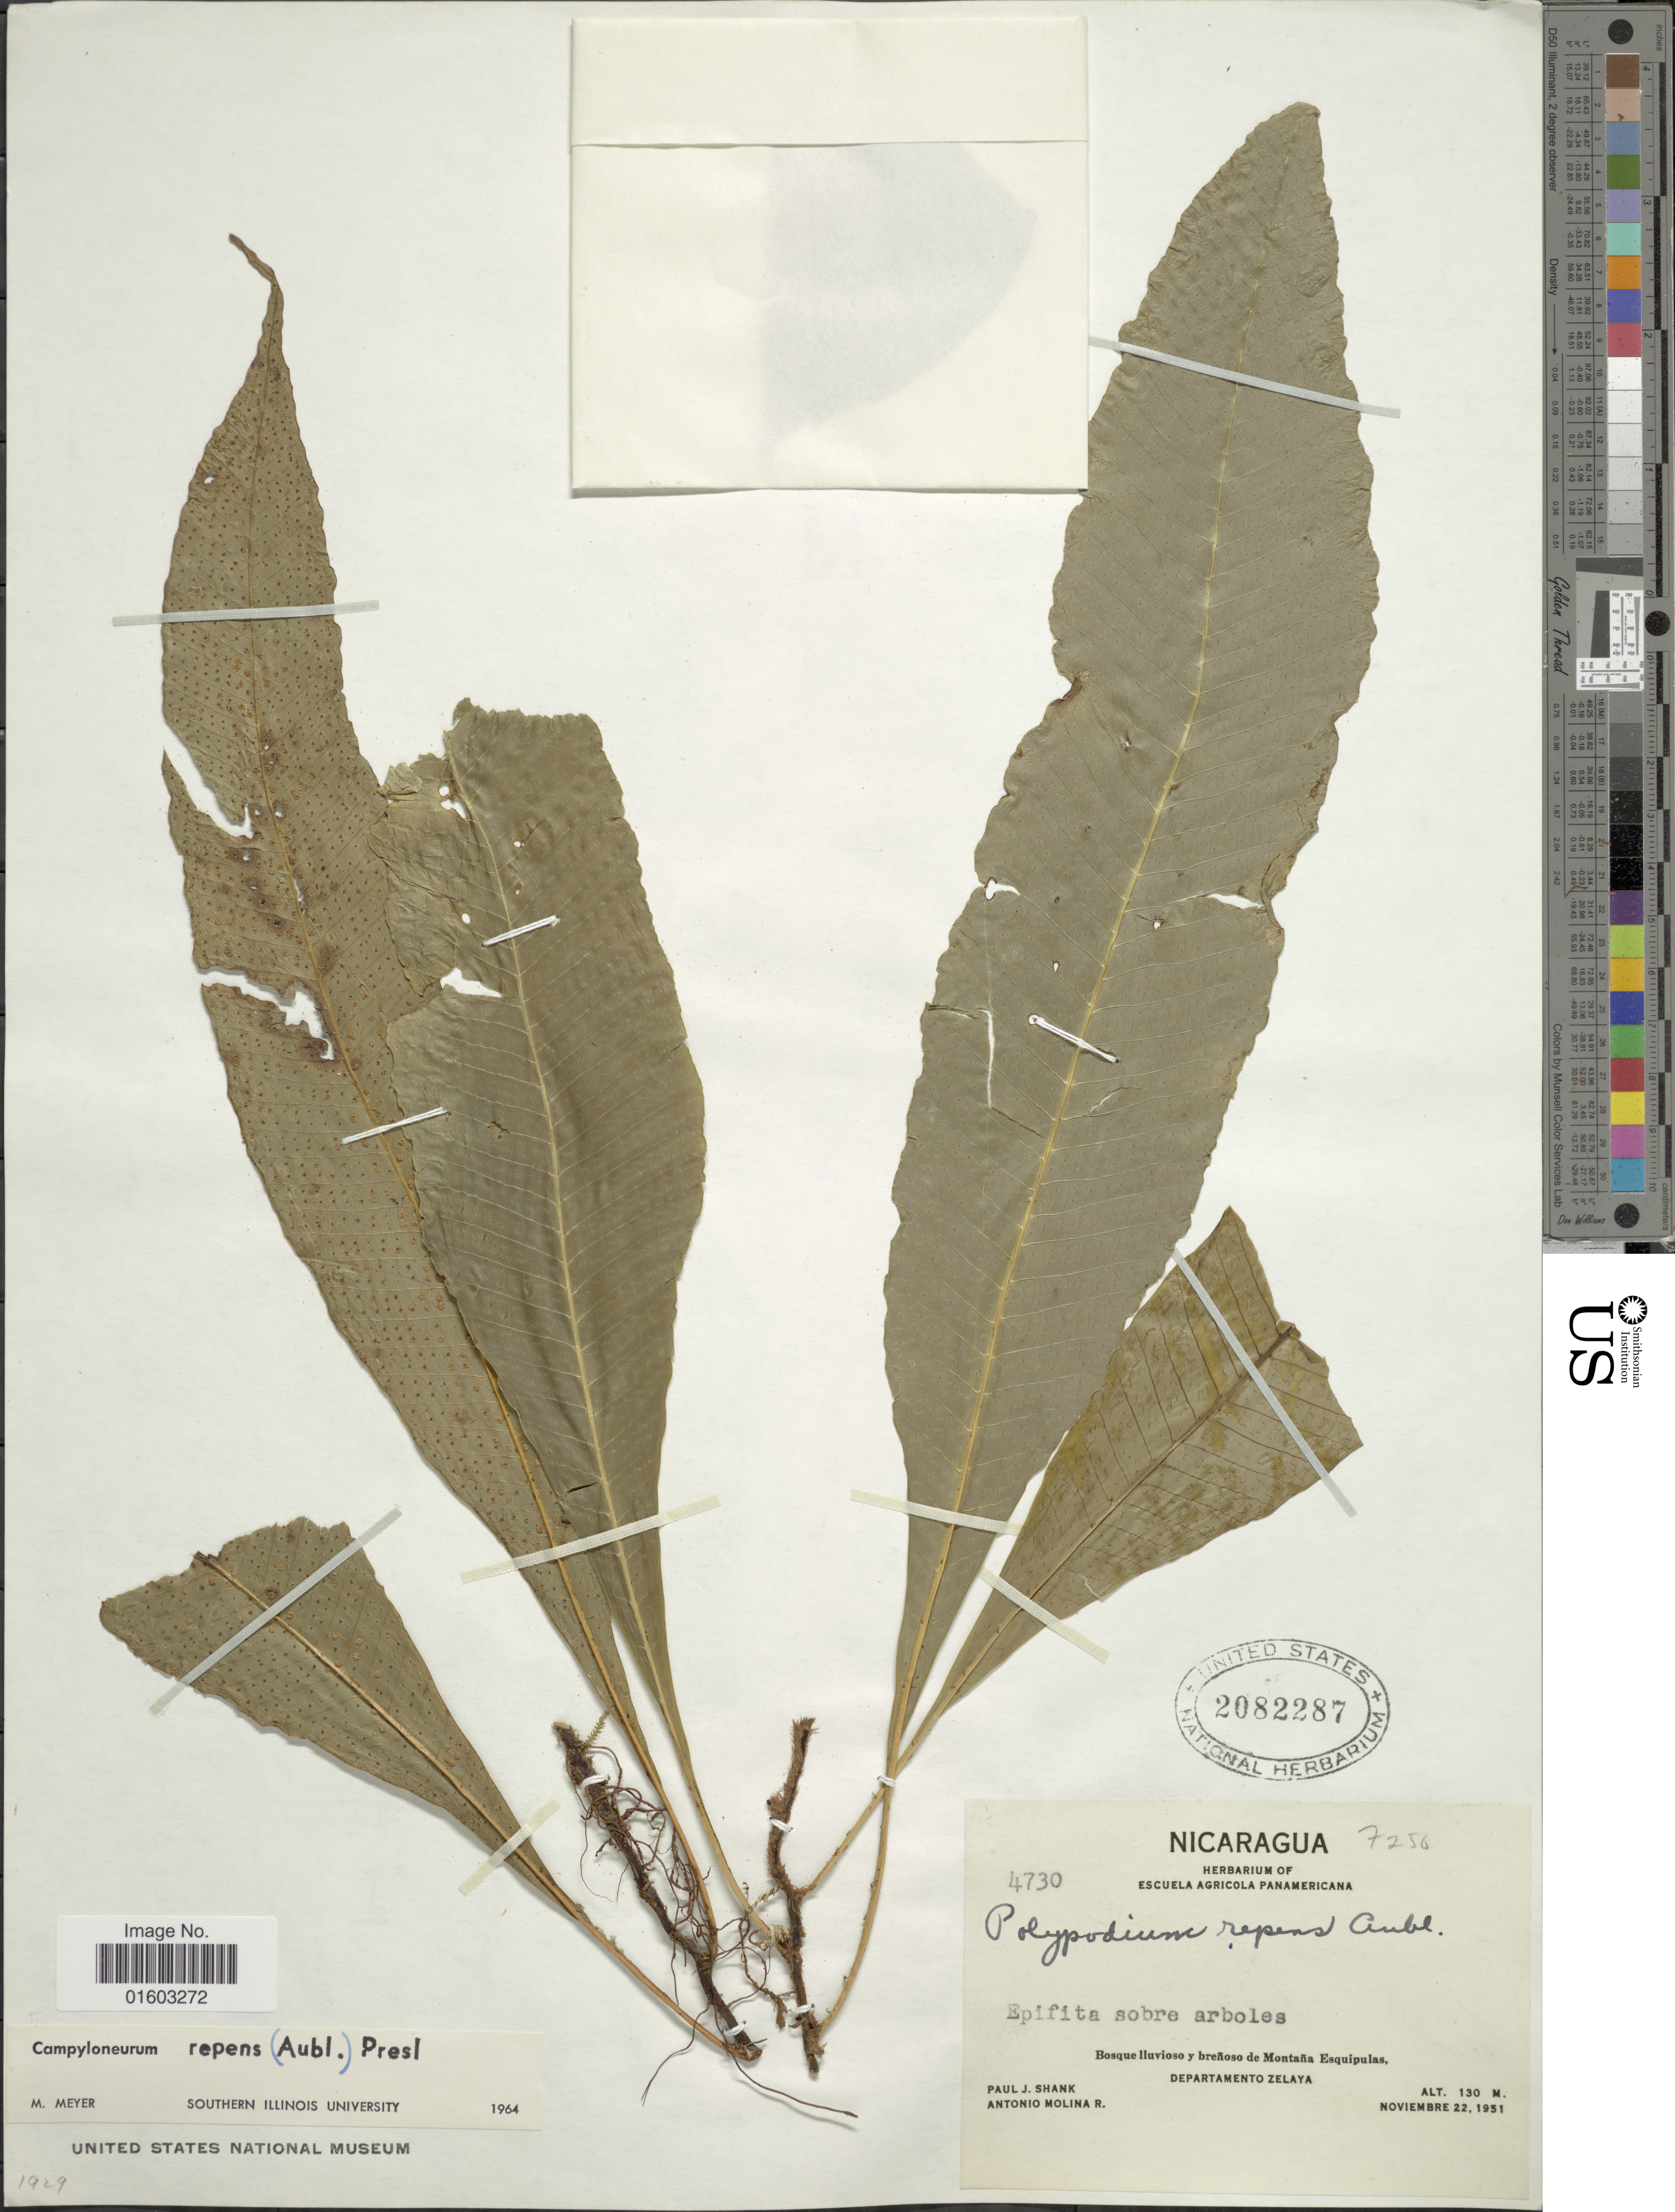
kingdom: Plantae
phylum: Tracheophyta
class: Polypodiopsida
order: Polypodiales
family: Polypodiaceae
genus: Campyloneurum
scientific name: Campyloneurum repens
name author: (Aubl.) C. Presl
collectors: P. J. Shank & A. Molina R.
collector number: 4730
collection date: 1951-11-22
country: Nicaragua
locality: Bosque Iluvioso y brenoso de Montana Esquipulas. Departamento Zelaya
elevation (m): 130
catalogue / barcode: US 2082287